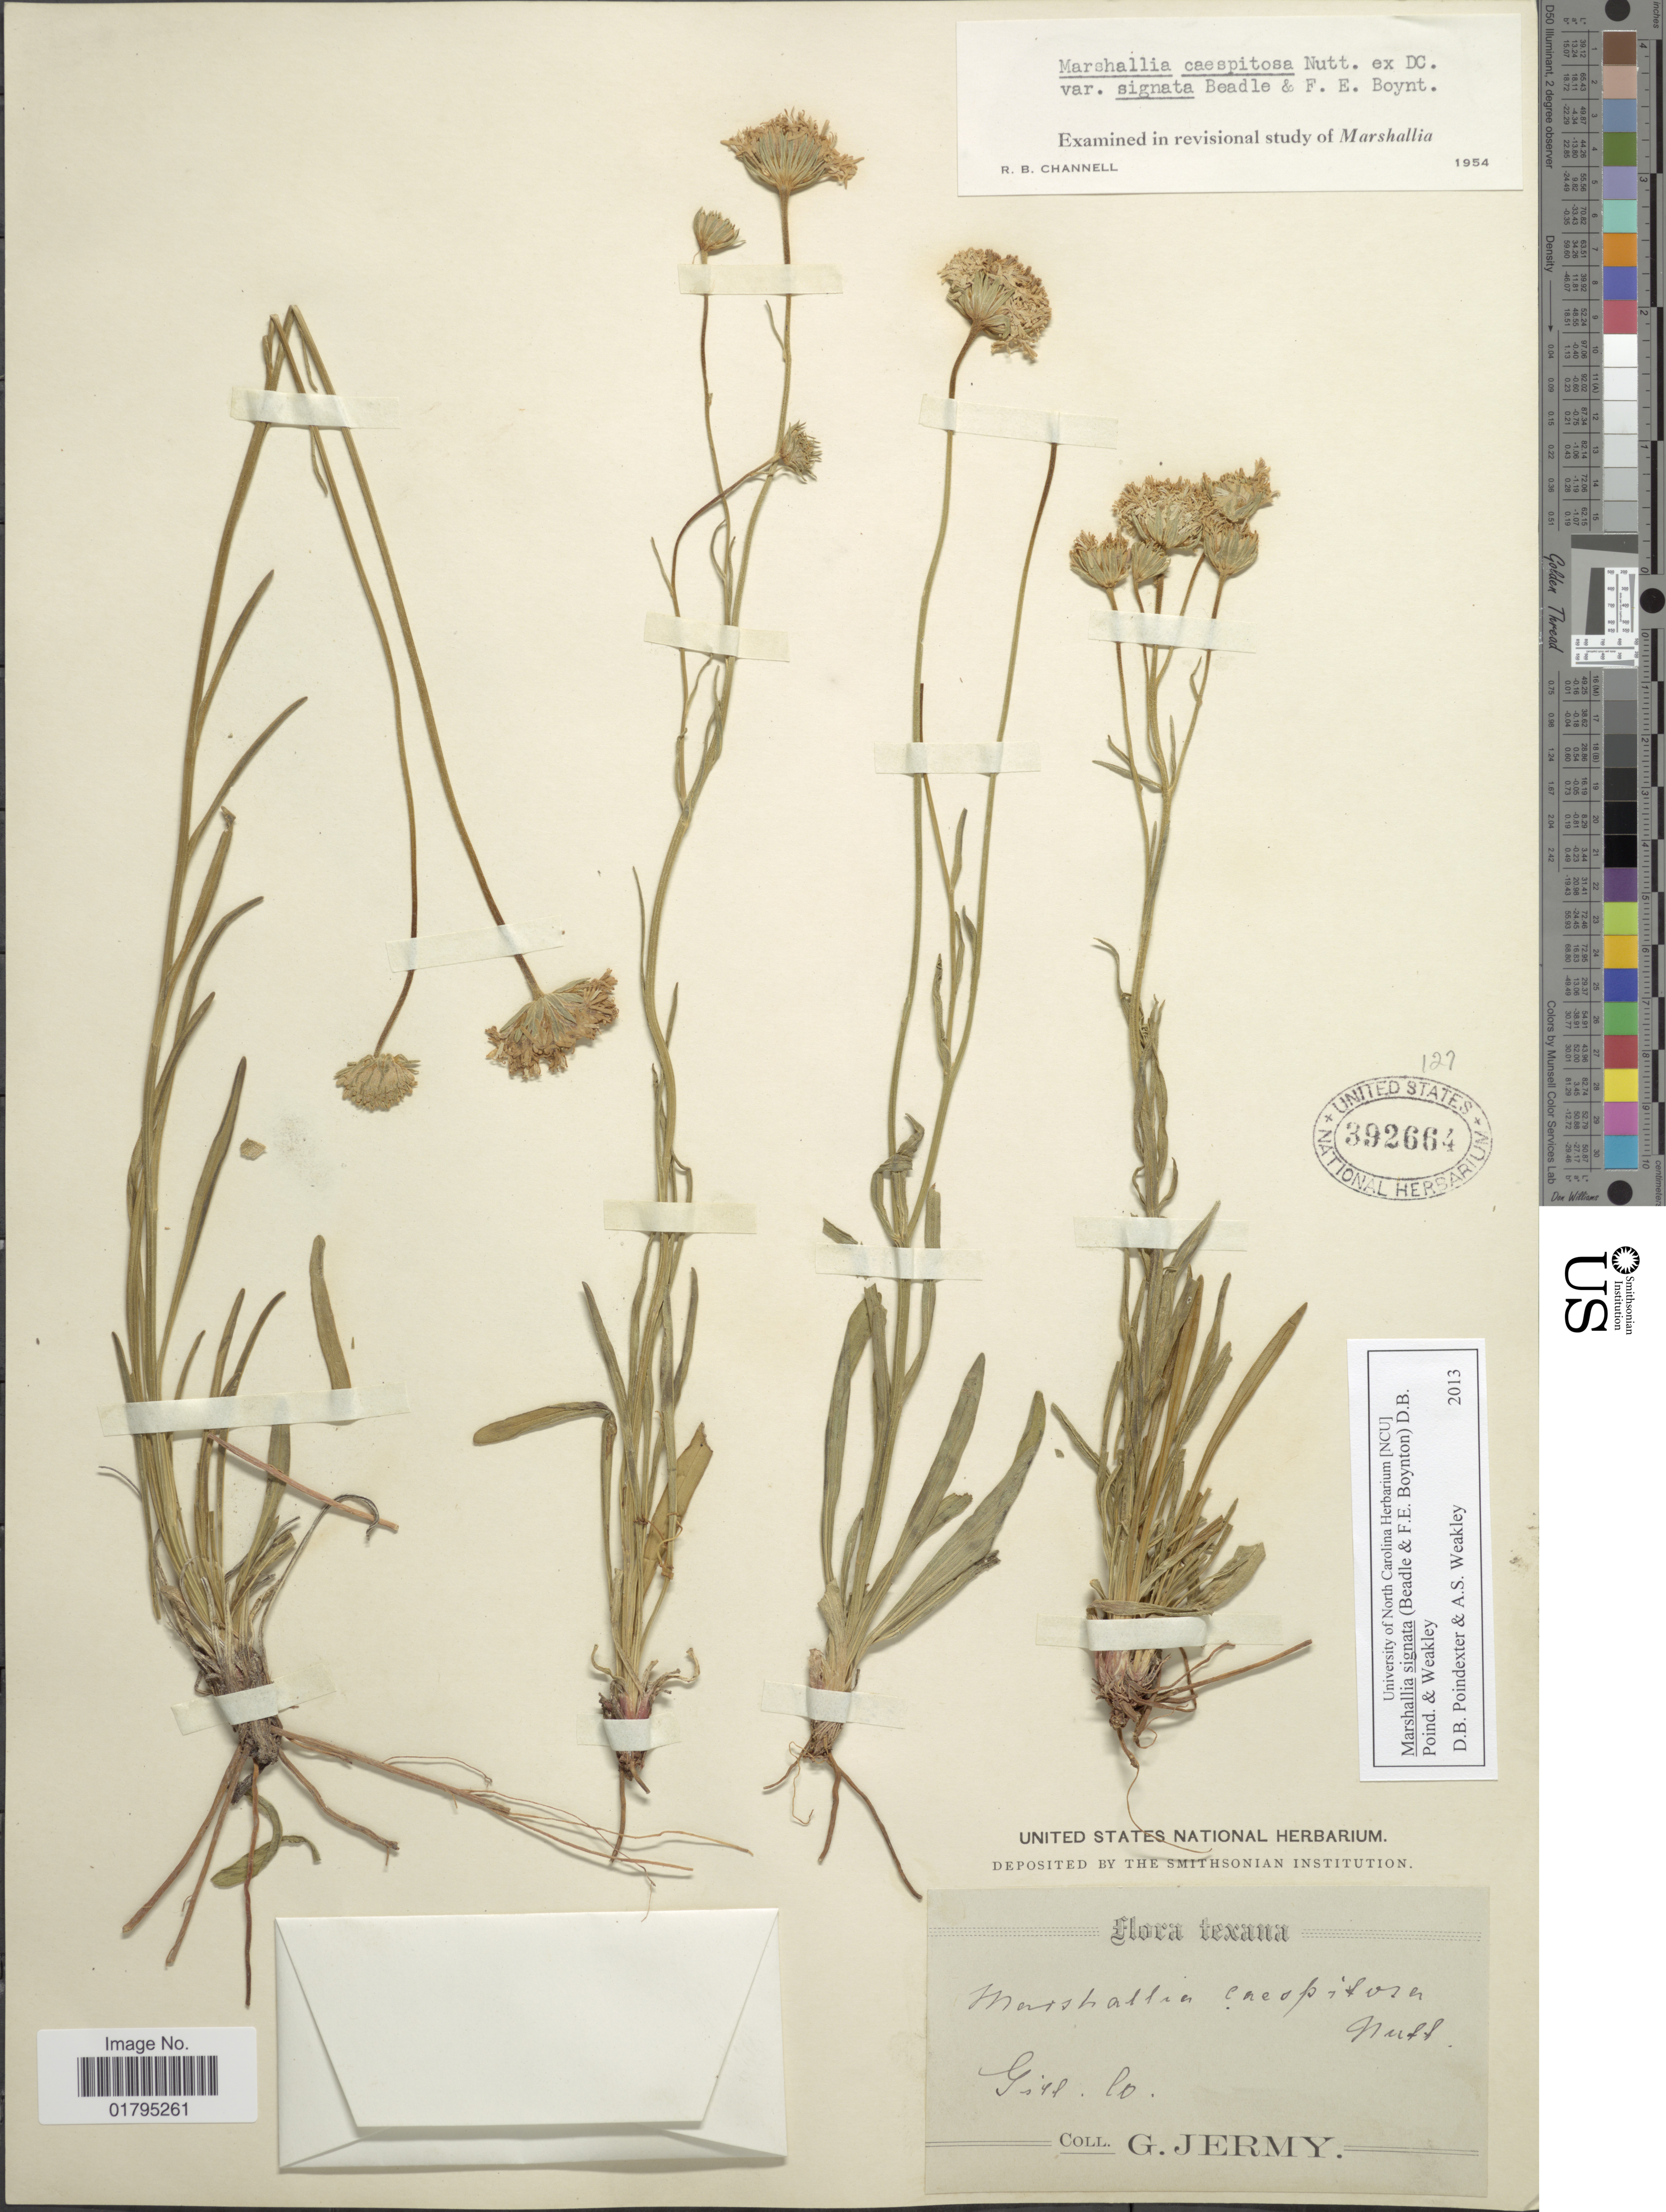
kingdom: Plantae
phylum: Tracheophyta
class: Magnoliopsida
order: Asterales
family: Asteraceae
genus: Marshallia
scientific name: Marshallia caespitosa var. signata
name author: Beadle & F.E. Boynton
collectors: G. Jermy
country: United States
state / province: Texas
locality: Texana, Gill. Co.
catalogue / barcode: US 392664